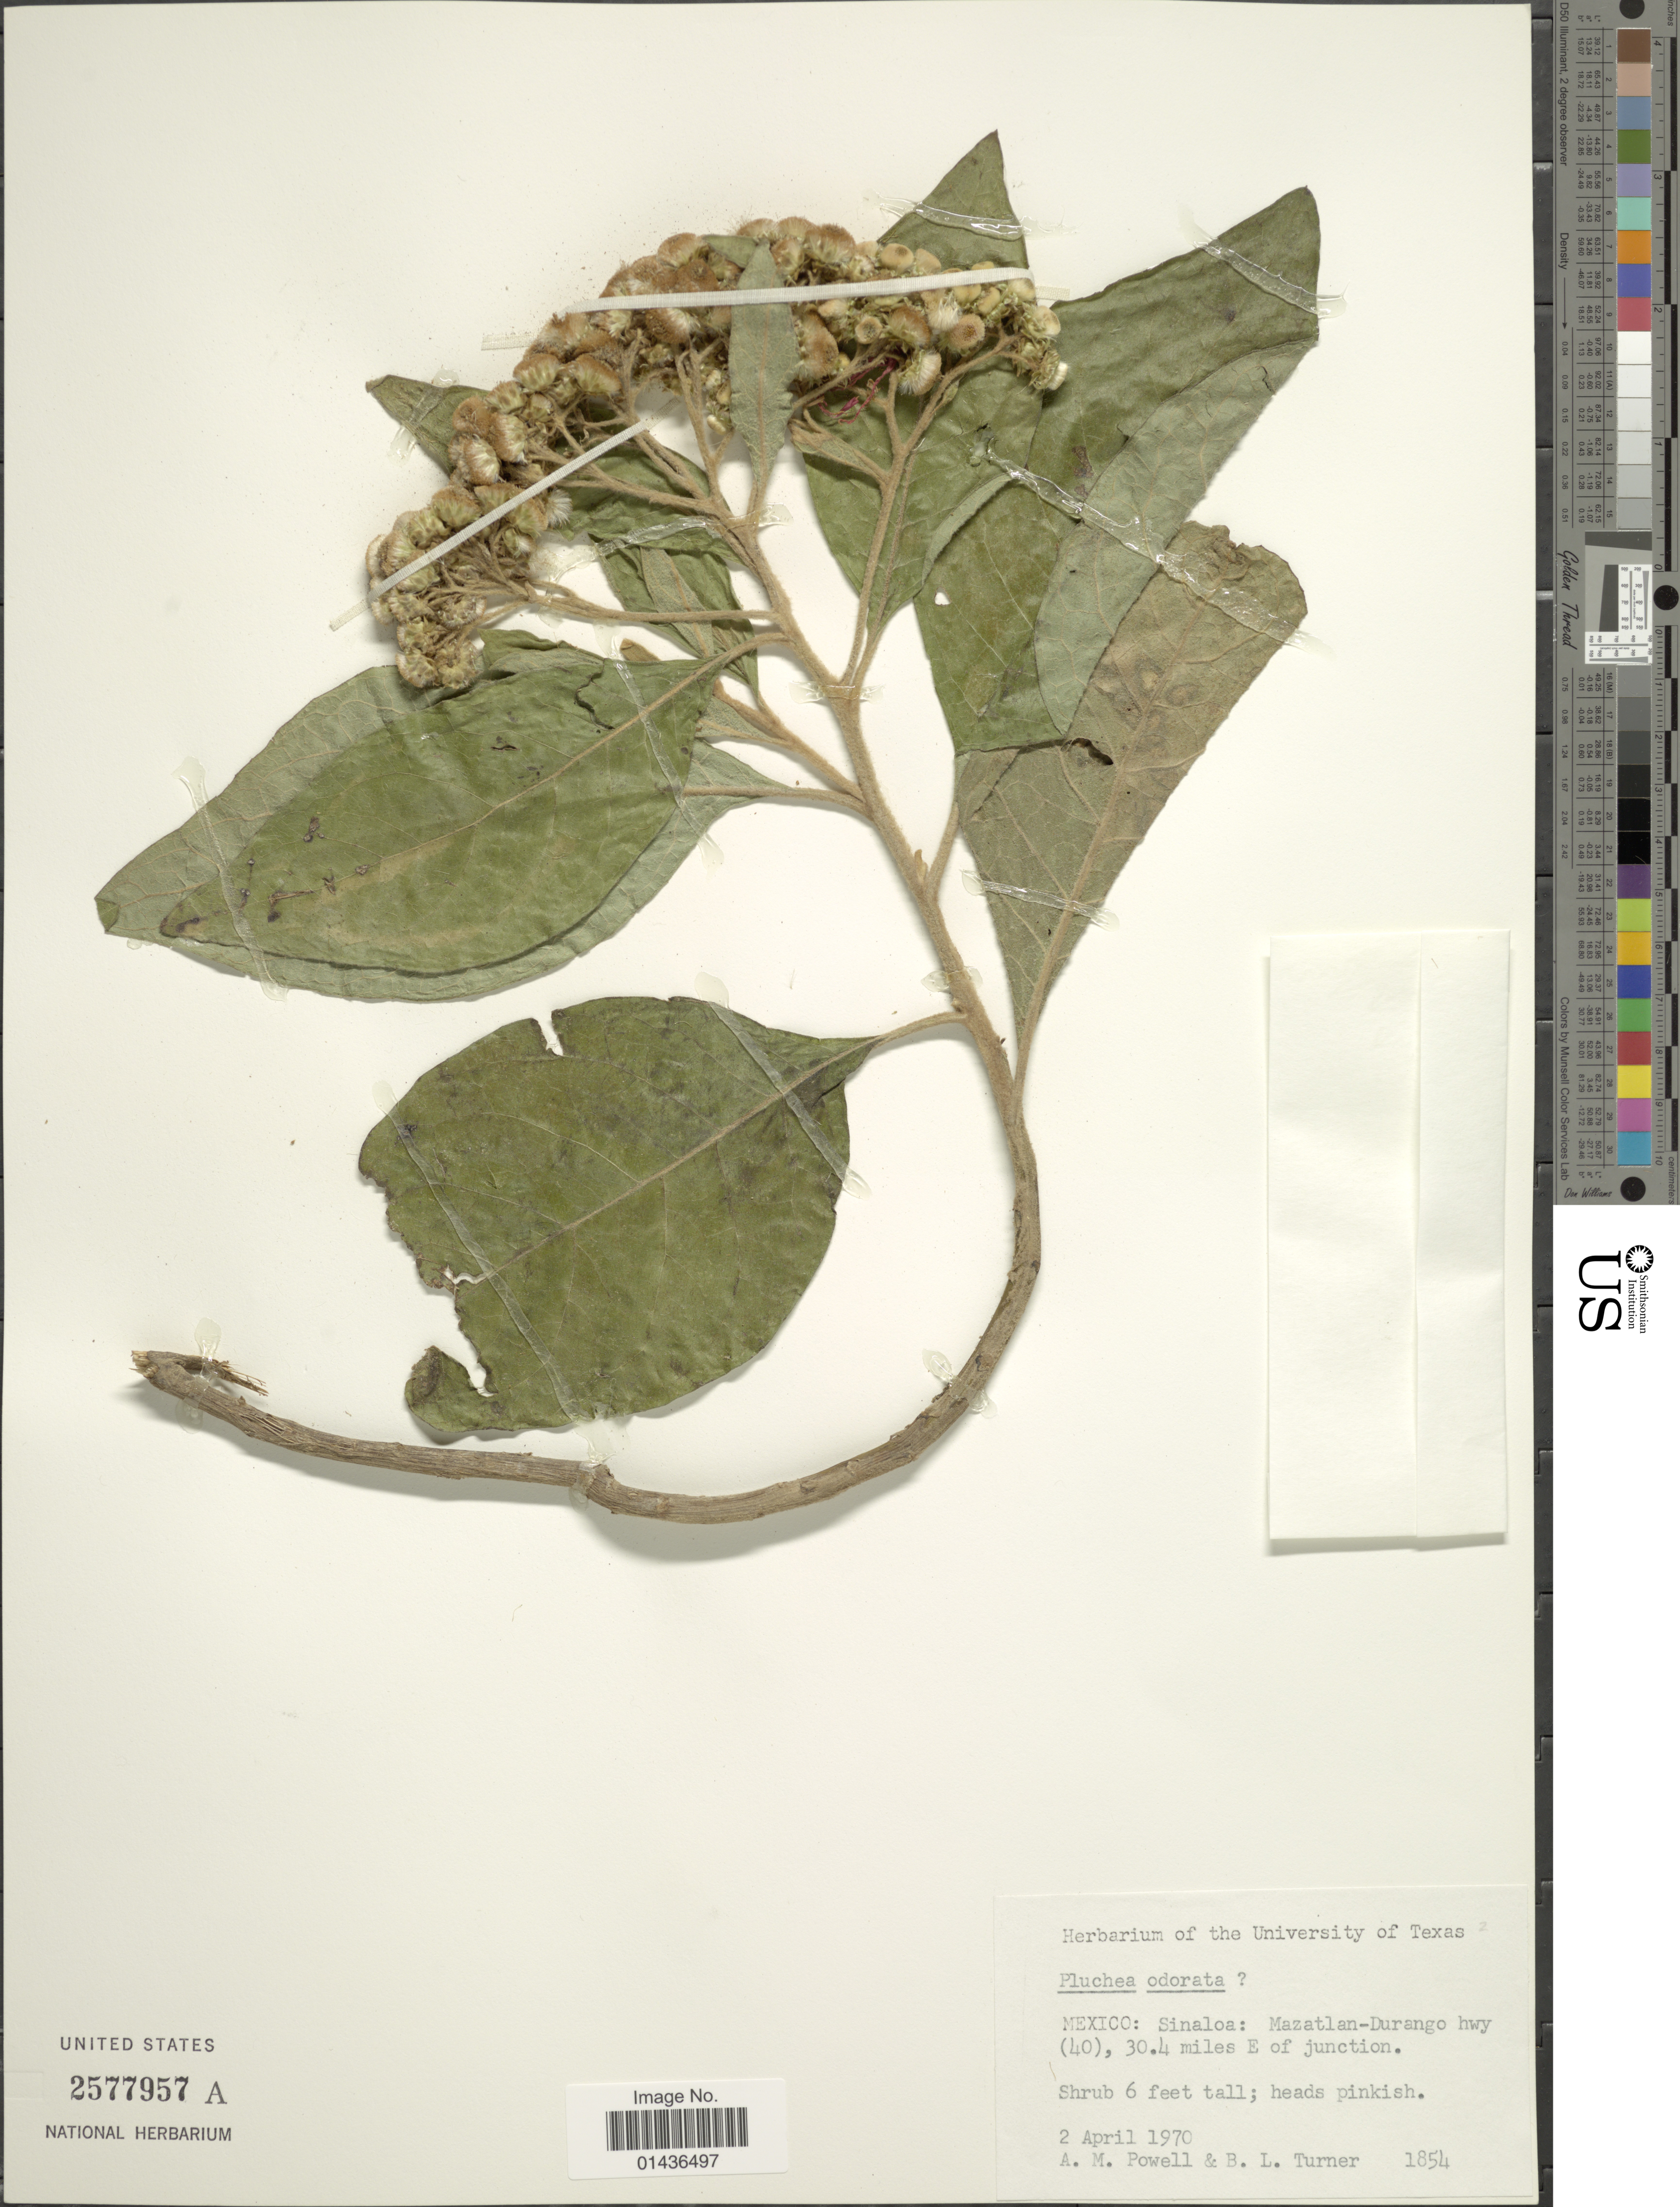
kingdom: Plantae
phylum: Tracheophyta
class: Magnoliopsida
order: Asterales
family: Asteraceae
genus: Pluchea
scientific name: Pluchea carolinensis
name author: (Jacq.) D. Don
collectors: A. M. Powell & B. L. Turner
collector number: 1854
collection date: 1970-04-02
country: Mexico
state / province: Sinaloa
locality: Mazatlan-Durango hwy (40), 30.4 miles E of junction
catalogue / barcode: US 2577957A